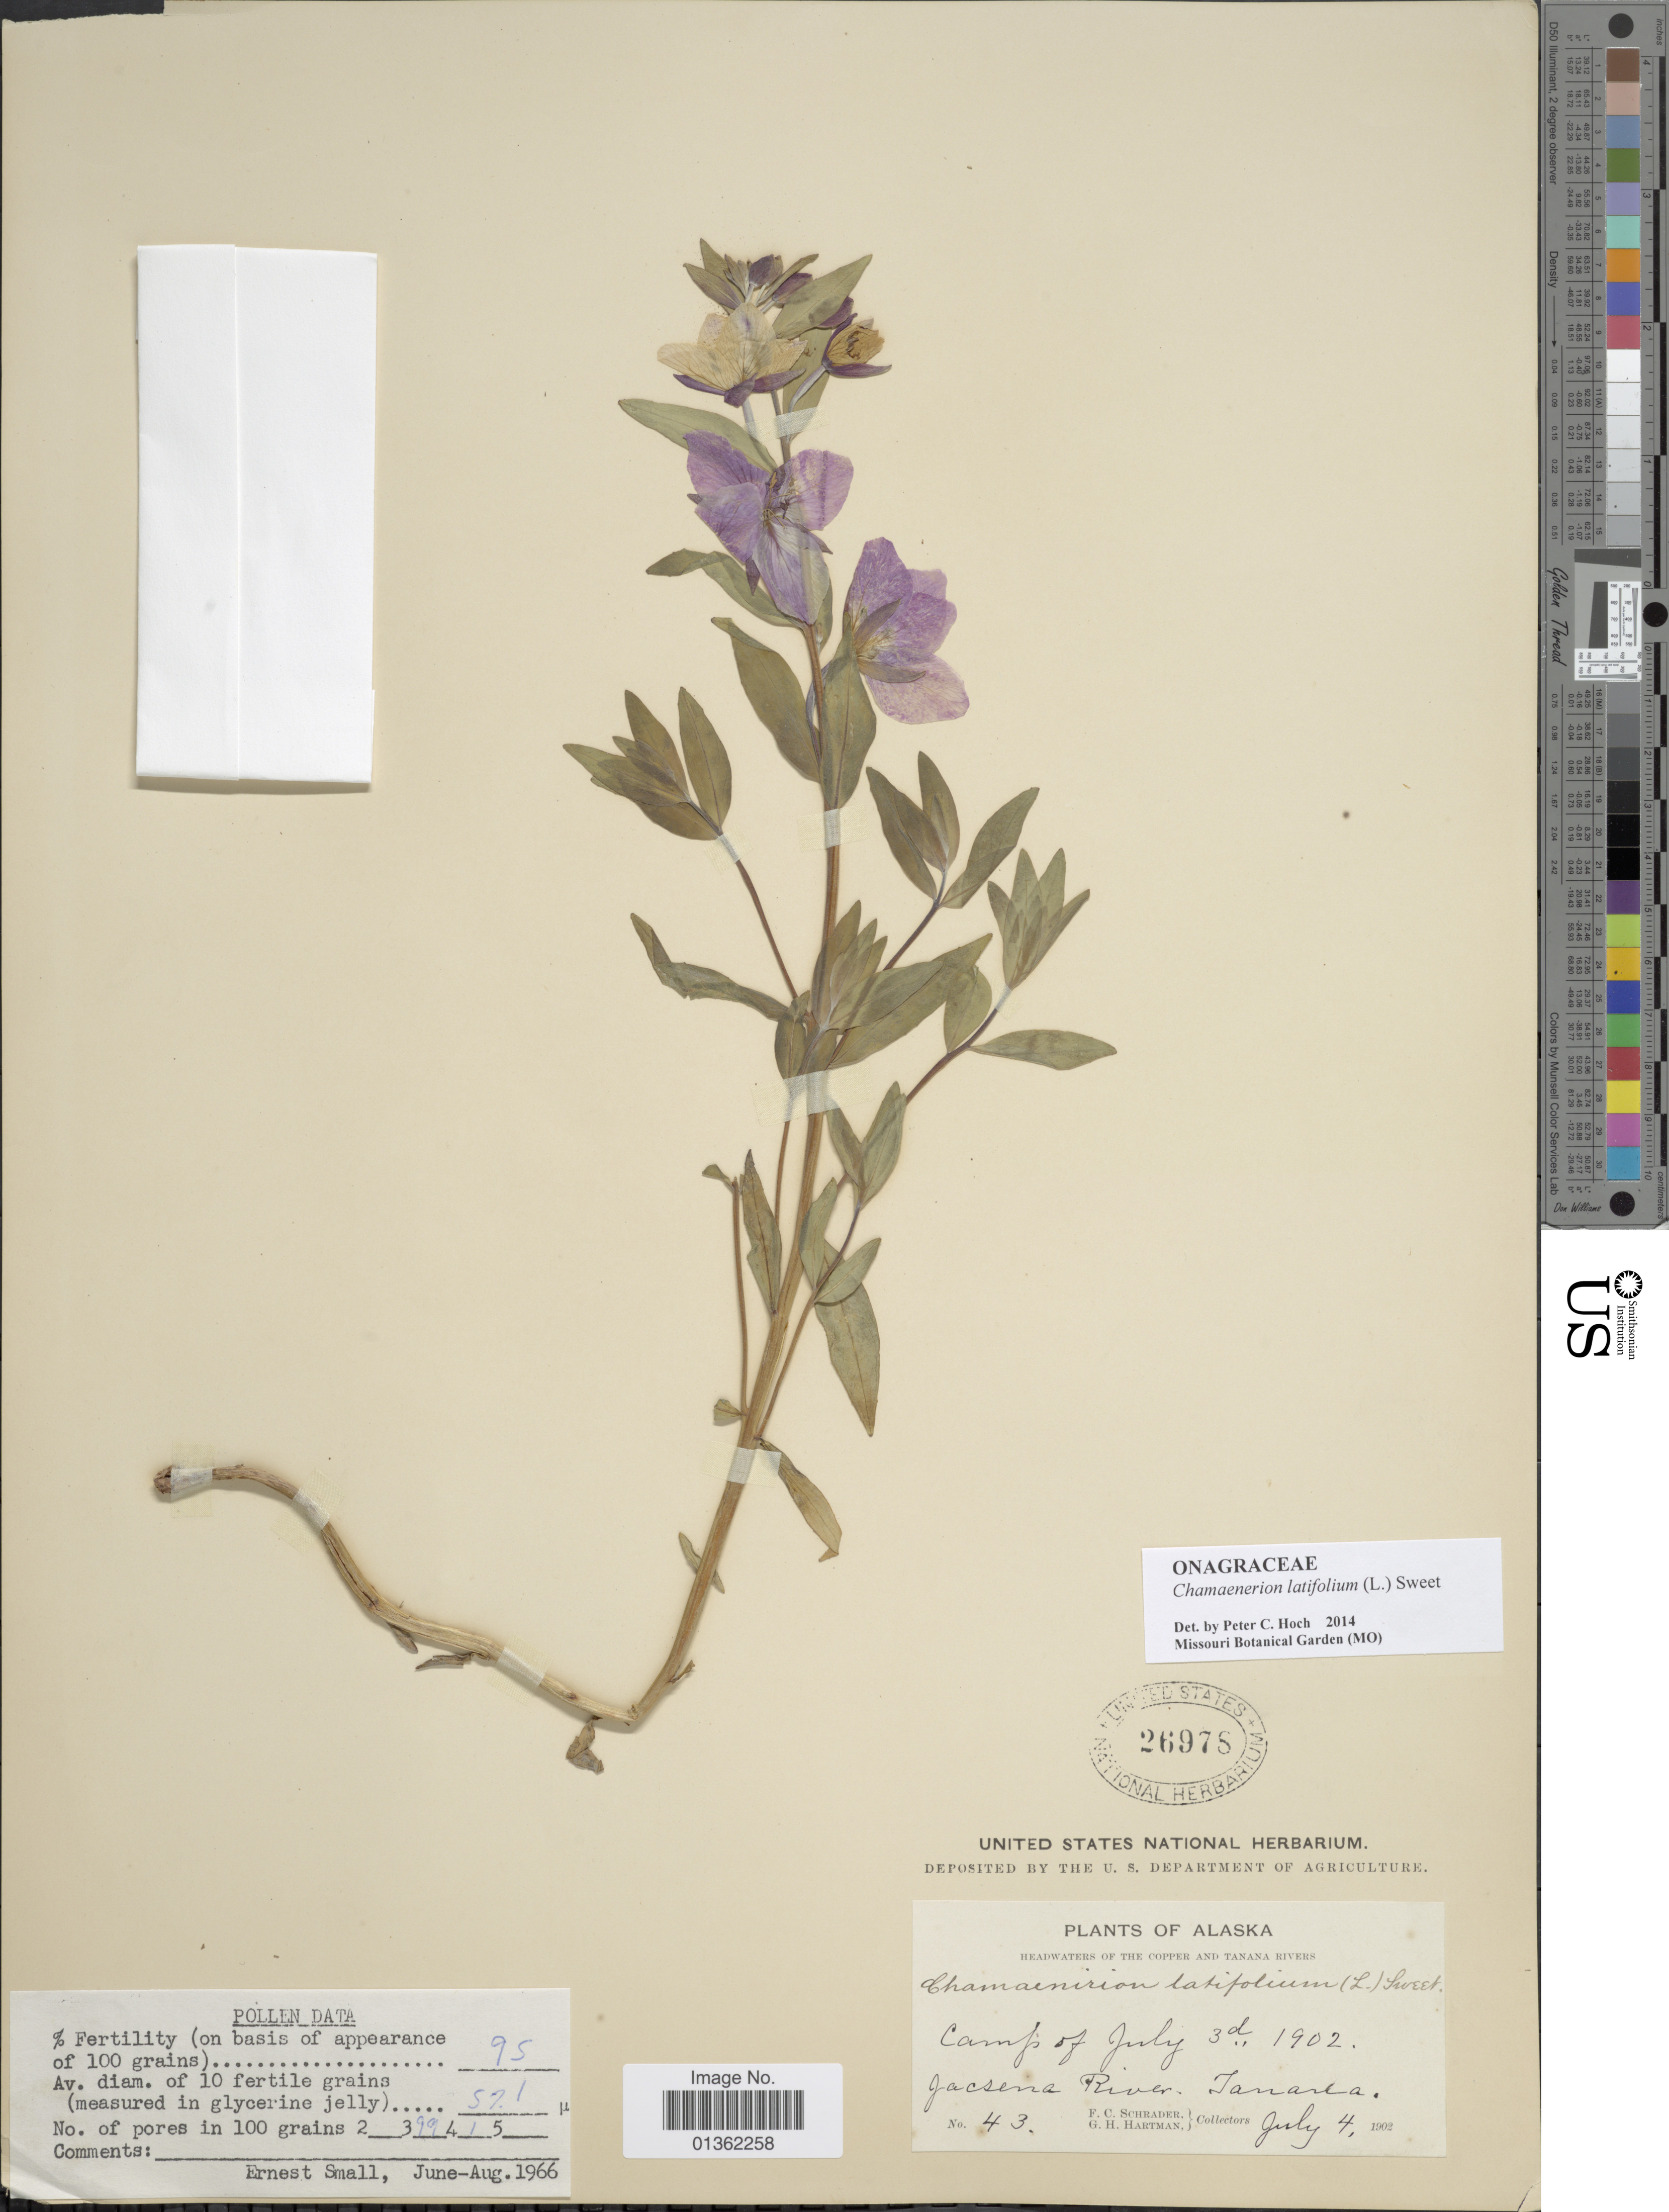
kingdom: Plantae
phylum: Tracheophyta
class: Magnoliopsida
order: Myrtales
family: Onagraceae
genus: Chamaenerion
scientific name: Chamaenerion latifolium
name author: (L.) Th. Fr. & Lange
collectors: F. C. Schrader & G. H. Hartman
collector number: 43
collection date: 1902-07-04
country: United States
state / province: Alaska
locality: Headwaters of the Copper and Tanana Rivers. Jacsena River. Tanana.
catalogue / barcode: US 26978